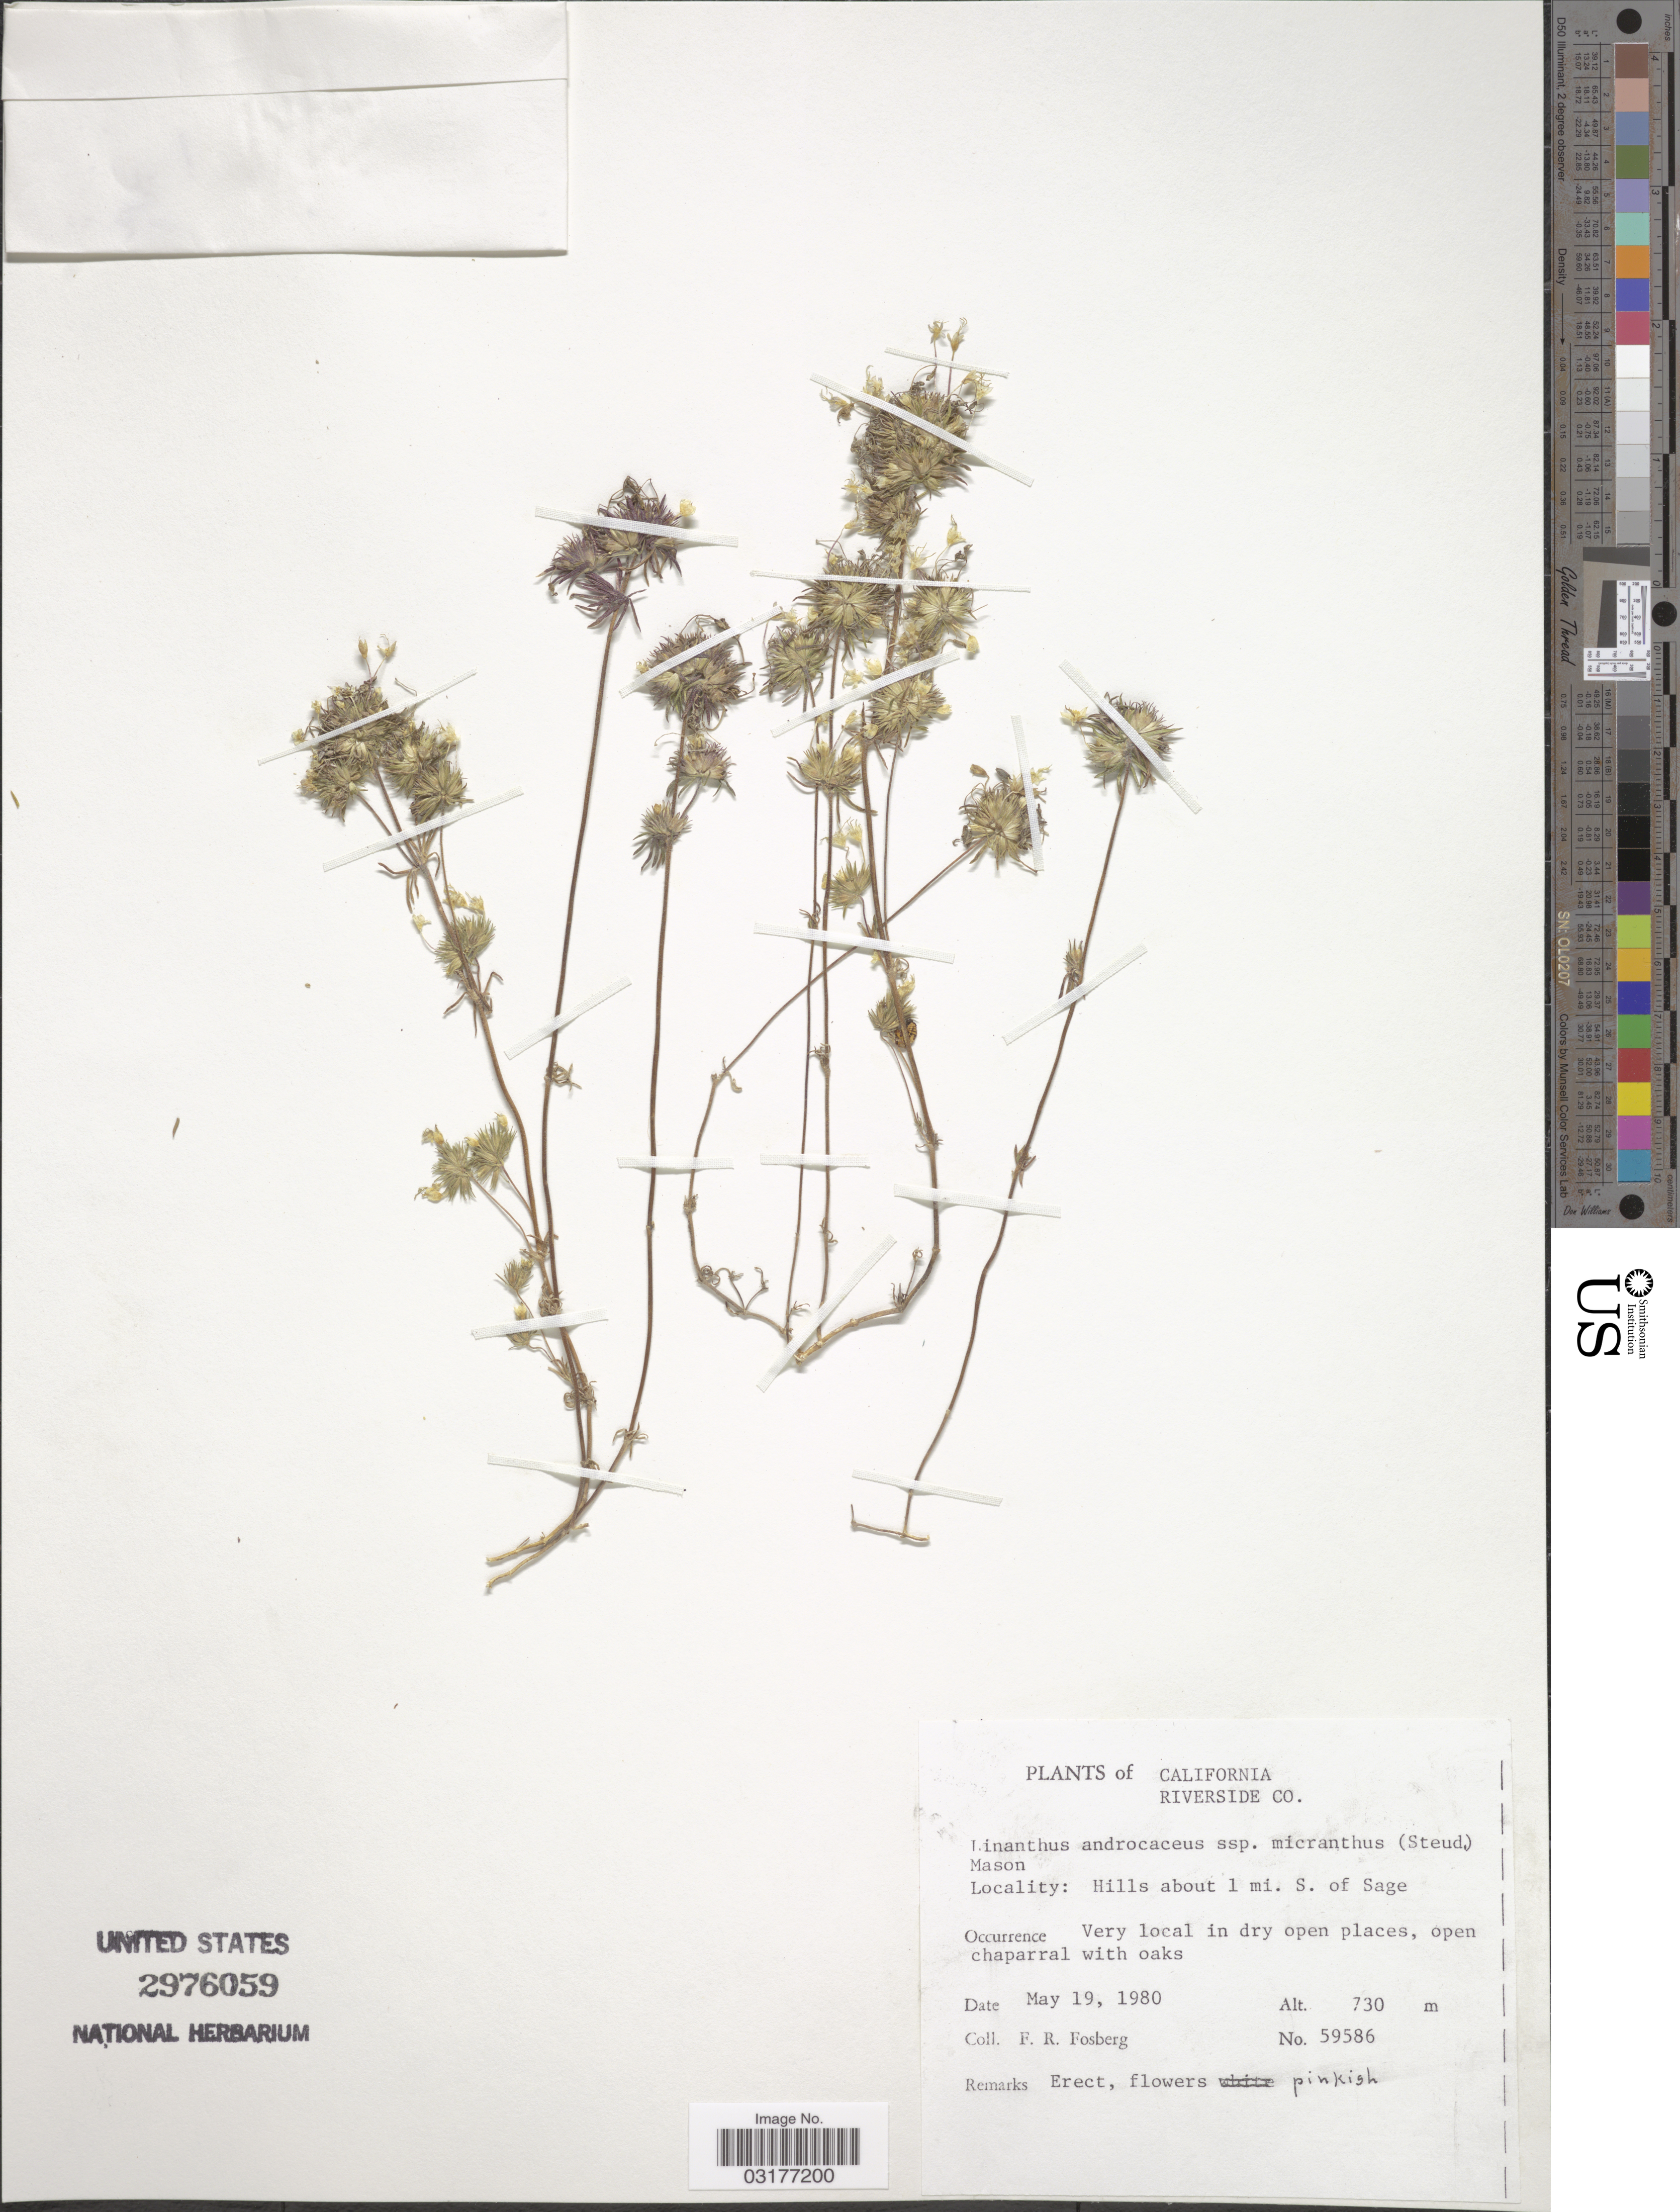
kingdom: Plantae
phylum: Tracheophyta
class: Magnoliopsida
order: Ericales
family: Polemoniaceae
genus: Leptosiphon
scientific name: Leptosiphon parviflorus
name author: Benth.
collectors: F. R. Fosberg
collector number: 59586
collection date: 1980-05-19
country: United States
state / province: California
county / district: Riverside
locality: Riverside Co. Hills about 1 mi. S. of Sage.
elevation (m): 730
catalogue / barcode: US 2976059